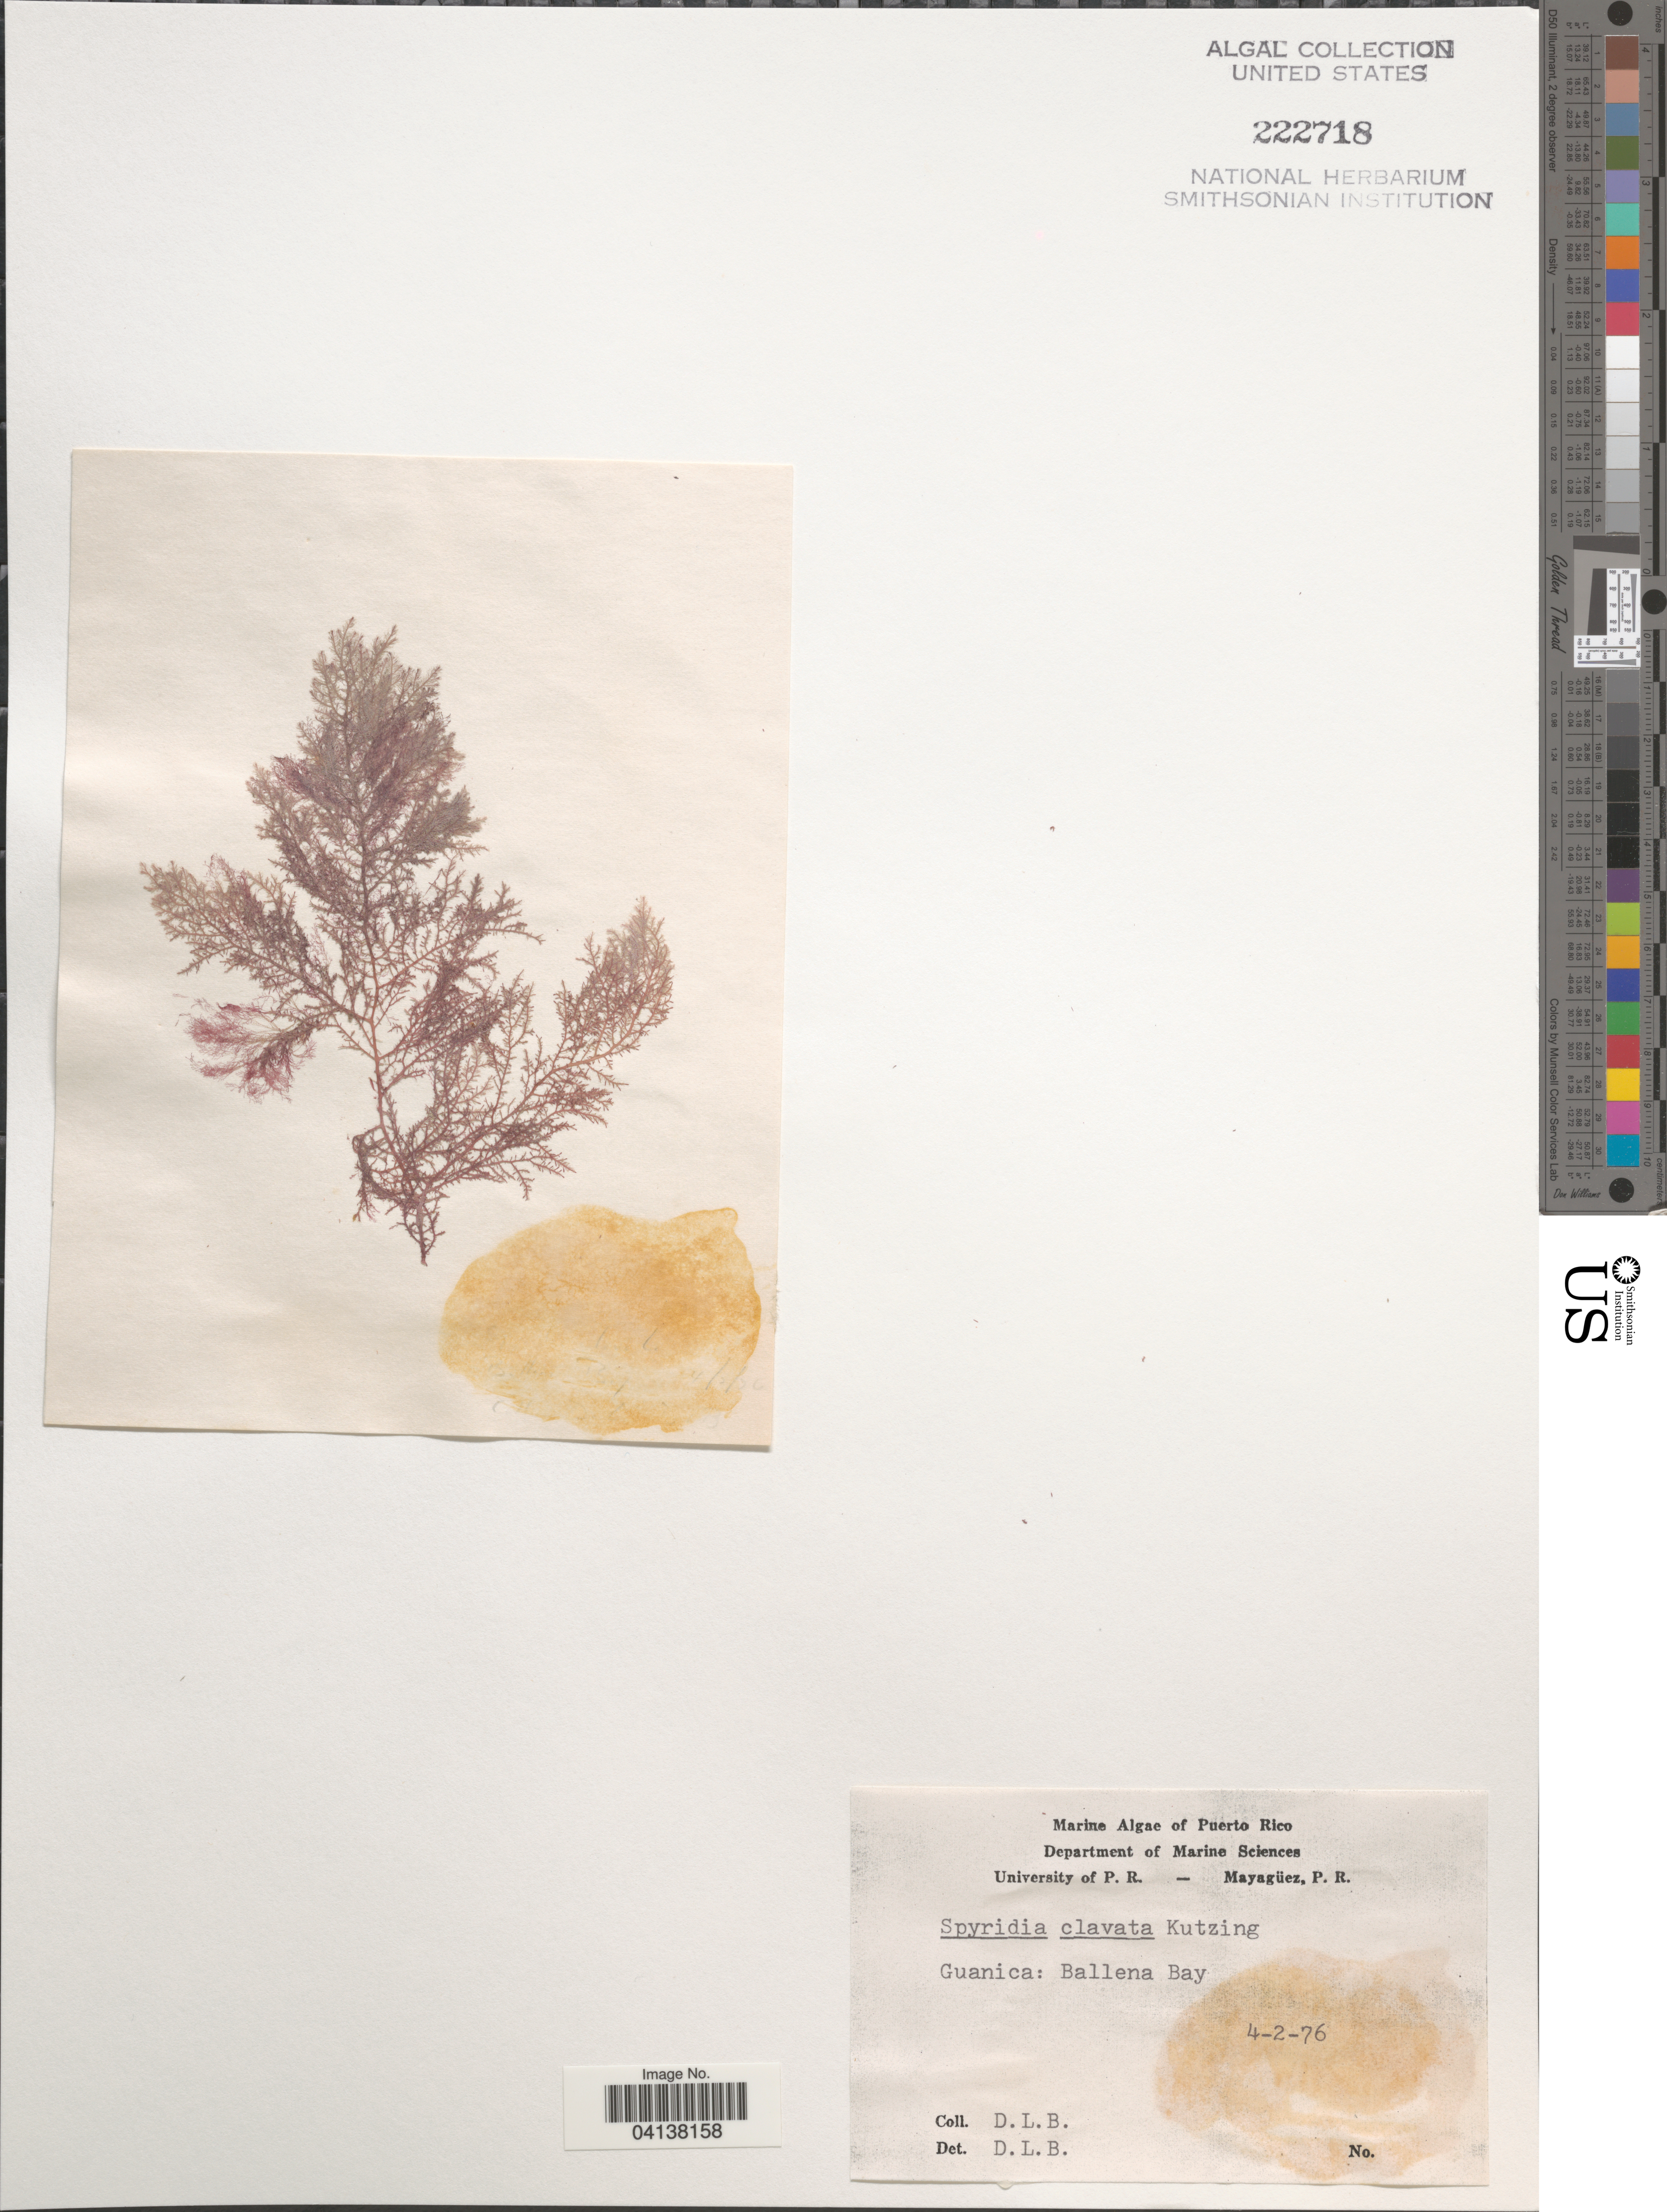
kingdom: Plantae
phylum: Rhodophyta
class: Florideophyceae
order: Ceramiales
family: Spyridiaceae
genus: Spyridia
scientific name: Spyridia clavata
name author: Kütz.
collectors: D. L. B.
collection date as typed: Transcribed d/m/y: 4/2/76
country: Puerto Rico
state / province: Guánica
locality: Ballena Bay.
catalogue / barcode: US 222718